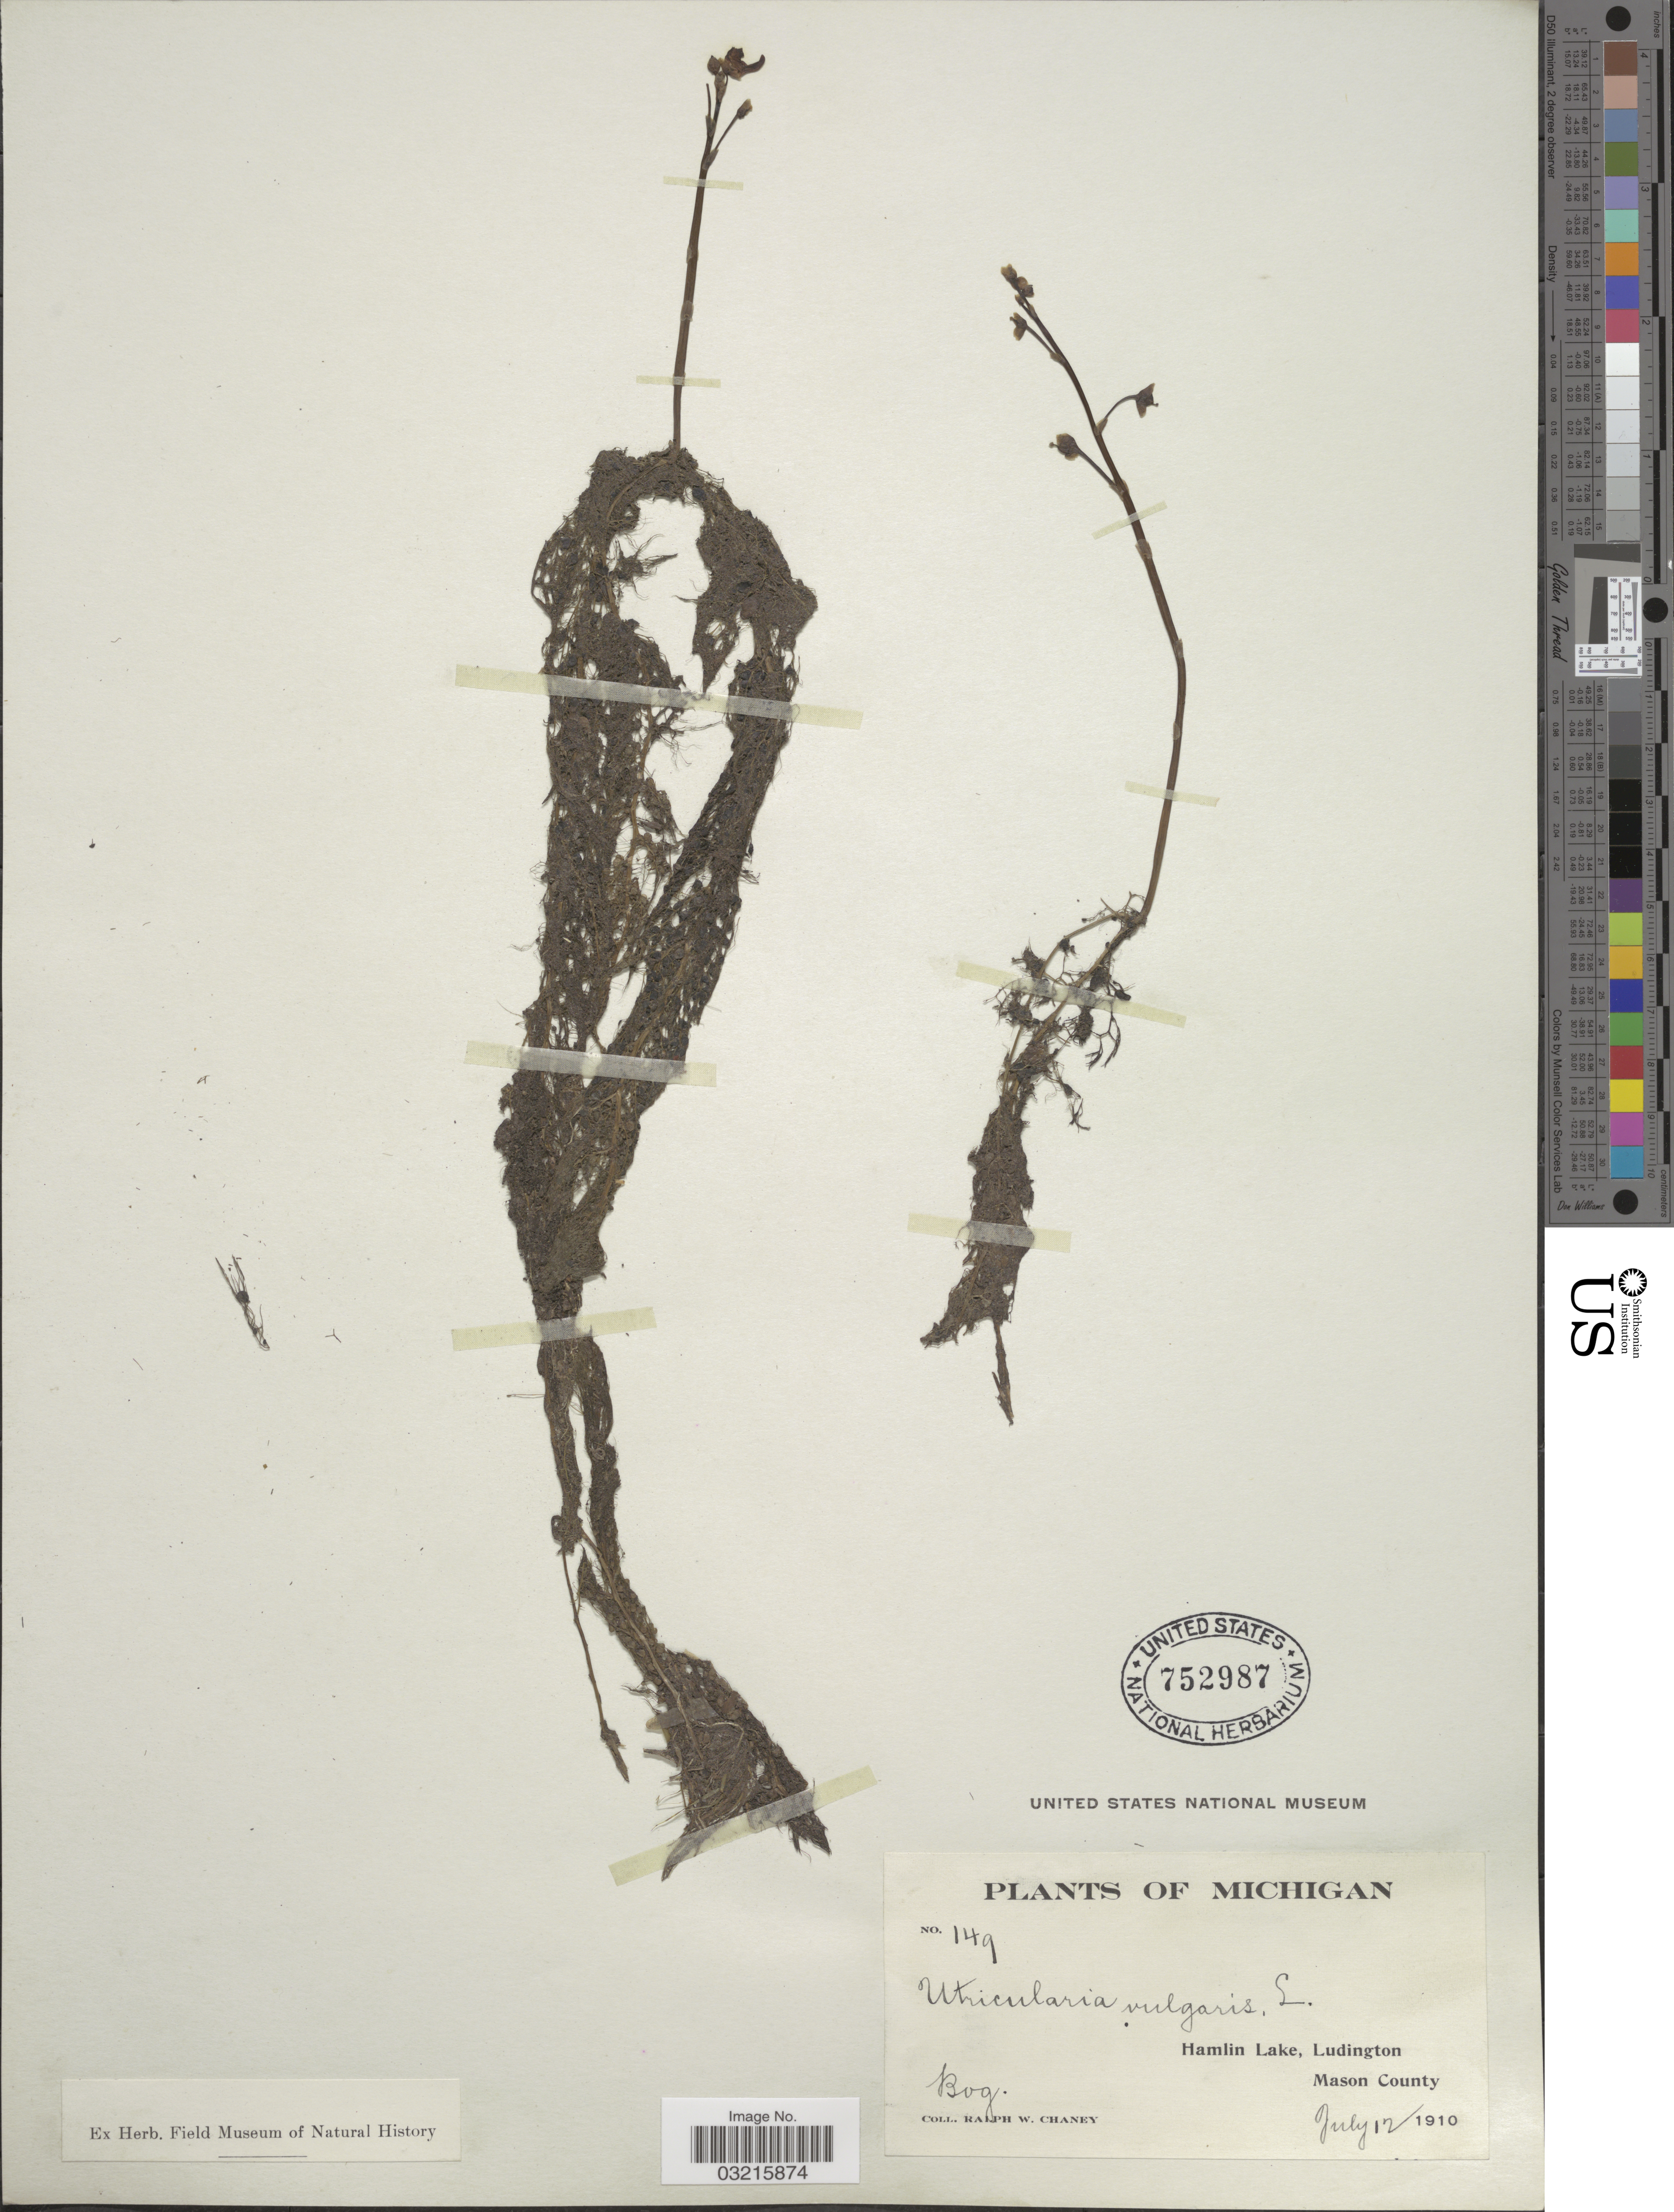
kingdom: Plantae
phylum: Tracheophyta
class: Magnoliopsida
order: Lamiales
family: Lentibulariaceae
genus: Utricularia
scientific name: Utricularia vulgaris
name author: L.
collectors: R. Chaney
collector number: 149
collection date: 1910-07-12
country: United States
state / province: Michigan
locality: Hamlin Lake, Ludington. Mason County.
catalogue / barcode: US 752987